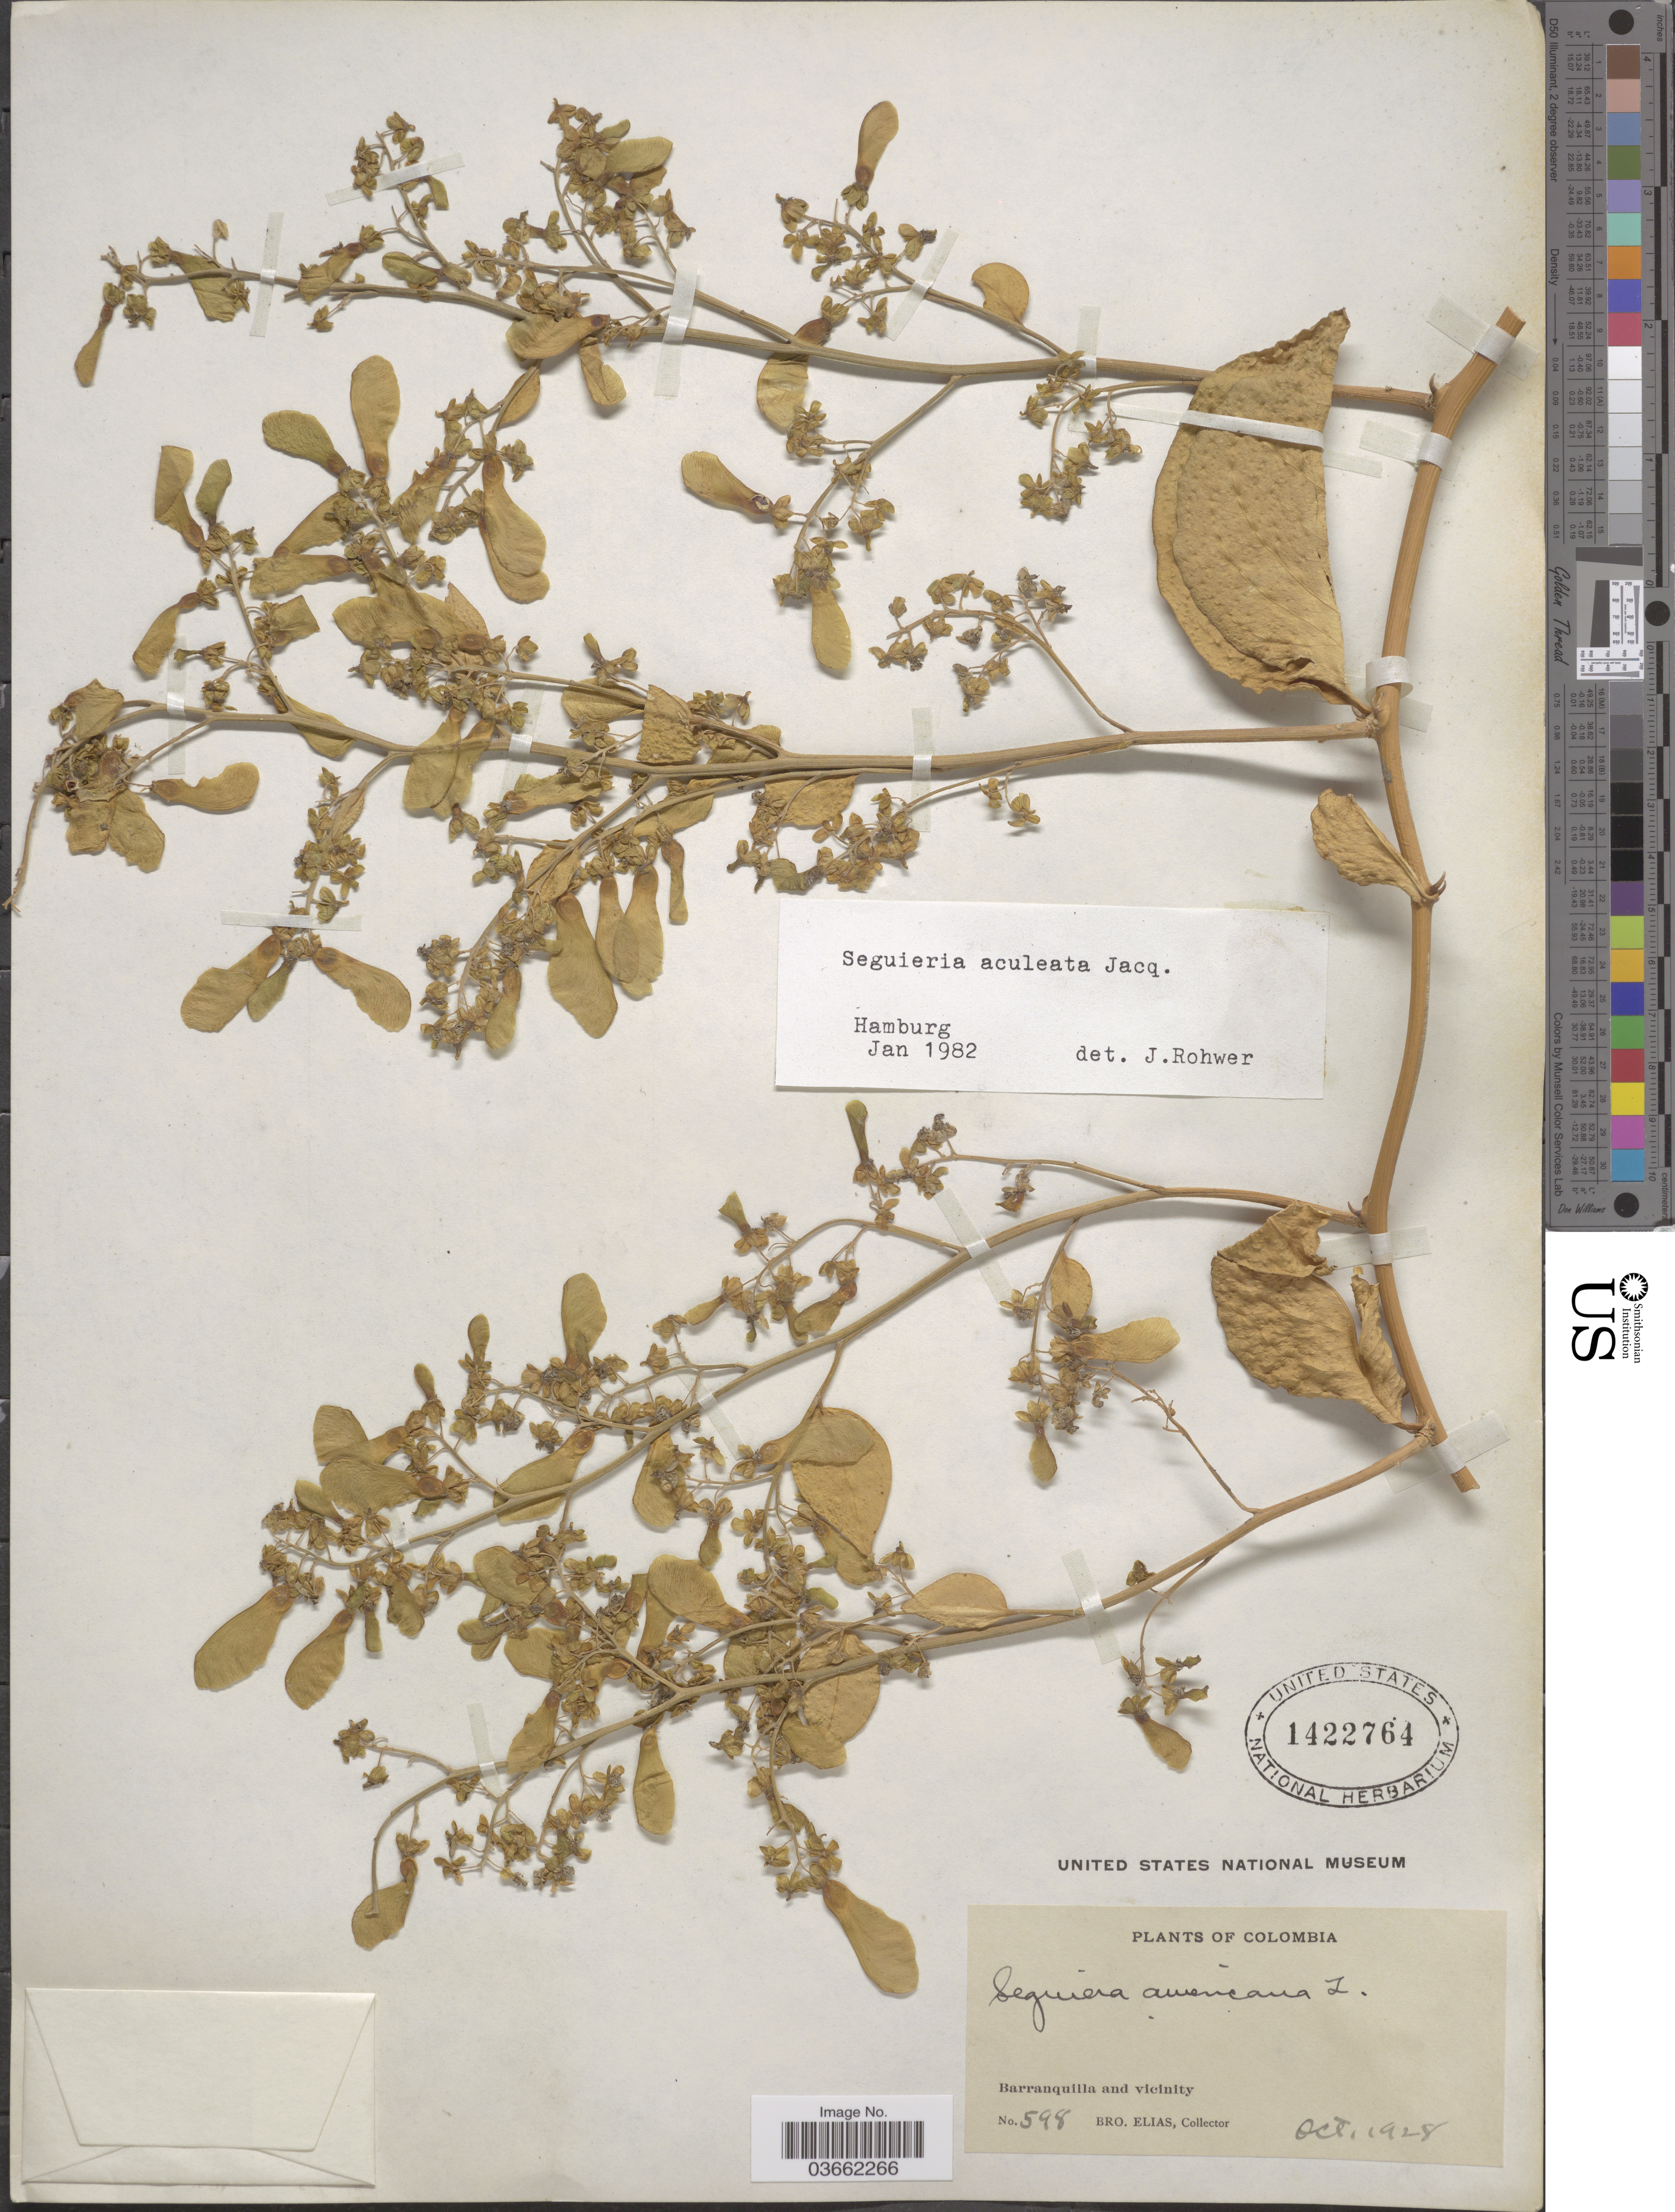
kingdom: Plantae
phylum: Tracheophyta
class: Magnoliopsida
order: Caryophyllales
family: Phytolaccaceae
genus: Seguieria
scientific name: Seguieria aculeata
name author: Jacq.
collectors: Bro. Elias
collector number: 598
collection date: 1928-10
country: Colombia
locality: Barranquilla and vicinity.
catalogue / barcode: US 1422764